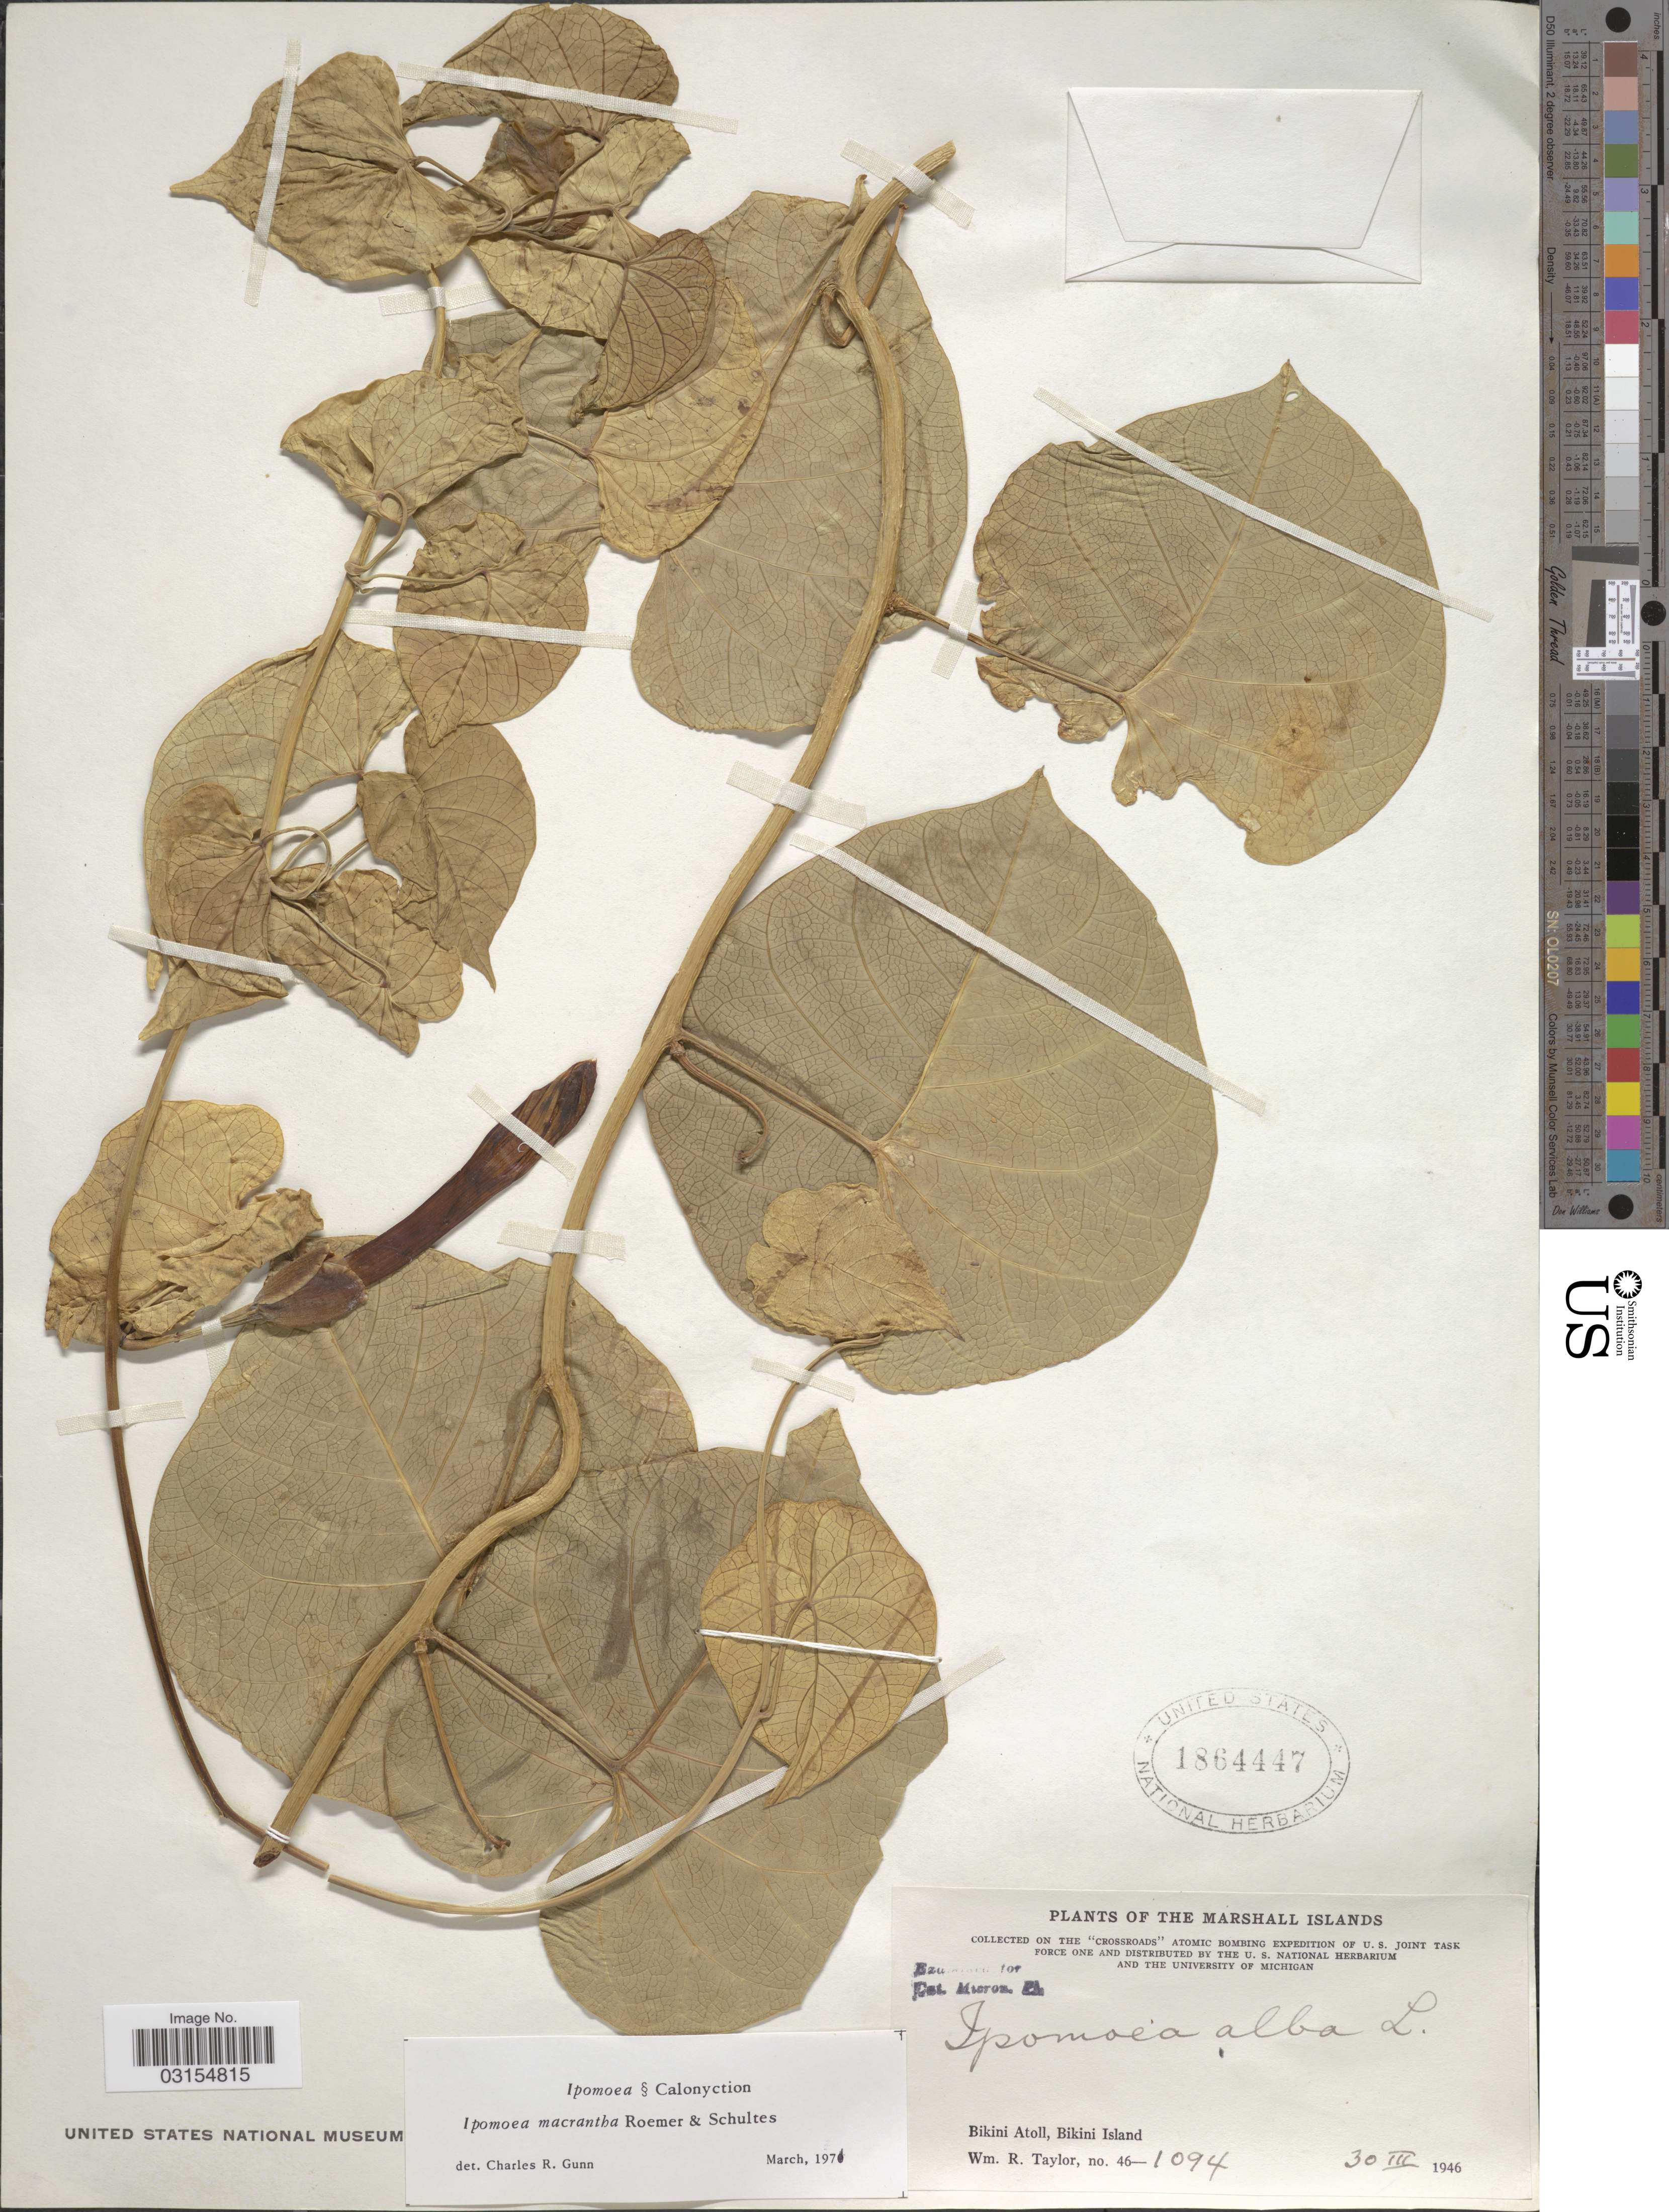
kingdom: Plantae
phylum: Tracheophyta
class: Magnoliopsida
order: Solanales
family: Convolvulaceae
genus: Ipomoea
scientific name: Ipomoea violacea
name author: L.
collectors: W. R. Taylor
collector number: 46-1094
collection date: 1946-03-30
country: Marshall Islands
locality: Bikini Atoll, Bikini Island.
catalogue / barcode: US 1864447